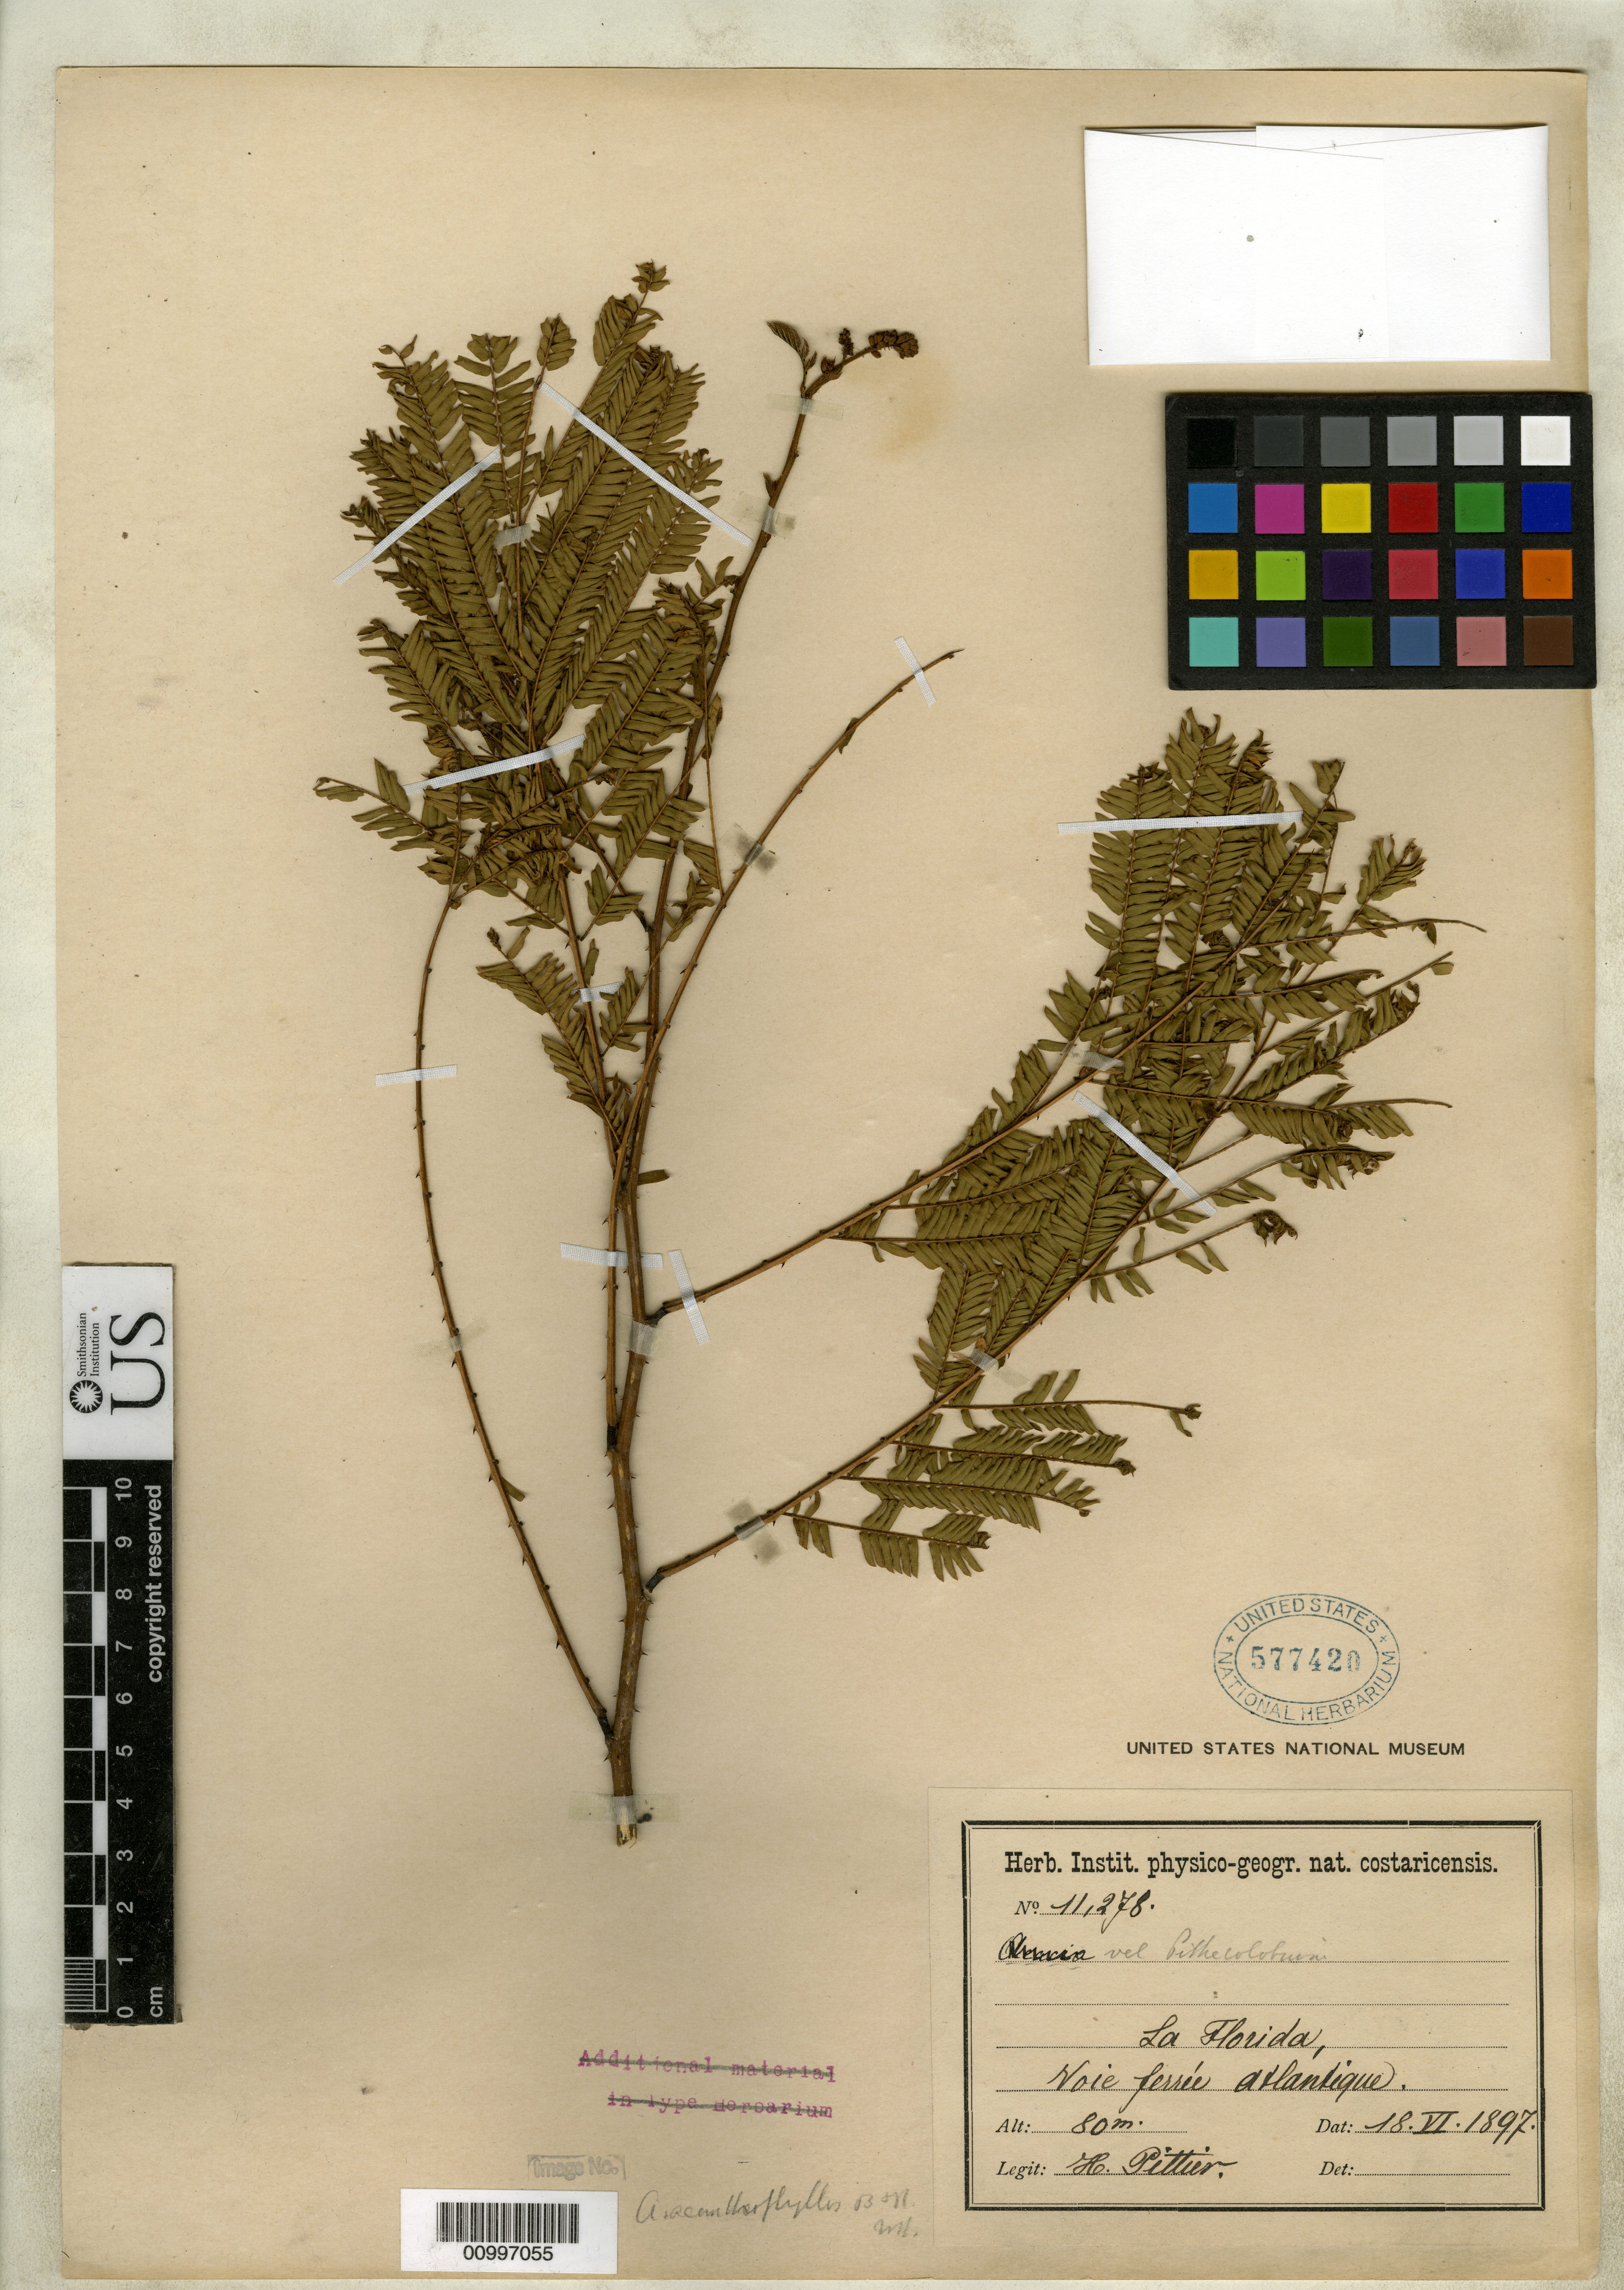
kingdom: Plantae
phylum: Tracheophyta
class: Magnoliopsida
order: Fabales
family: Fabaceae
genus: Senegalia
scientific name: Senegalia acanthophylla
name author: Britton & Rose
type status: Type Collection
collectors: H. F. Pittier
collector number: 11278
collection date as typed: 18 Jun 1897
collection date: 1897-06-18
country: Costa Rica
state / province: San José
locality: La Florida. Voie ferrée atlantique.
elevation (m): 80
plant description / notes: Holotype is at US acc. to Tropicos (May 2010). NY apparently has only fragmentary material of this collection; it is likely that of the 2 sheets at US (USNH 577420 & 938789), one is the holotype (or both are syntypes).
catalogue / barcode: US 577420